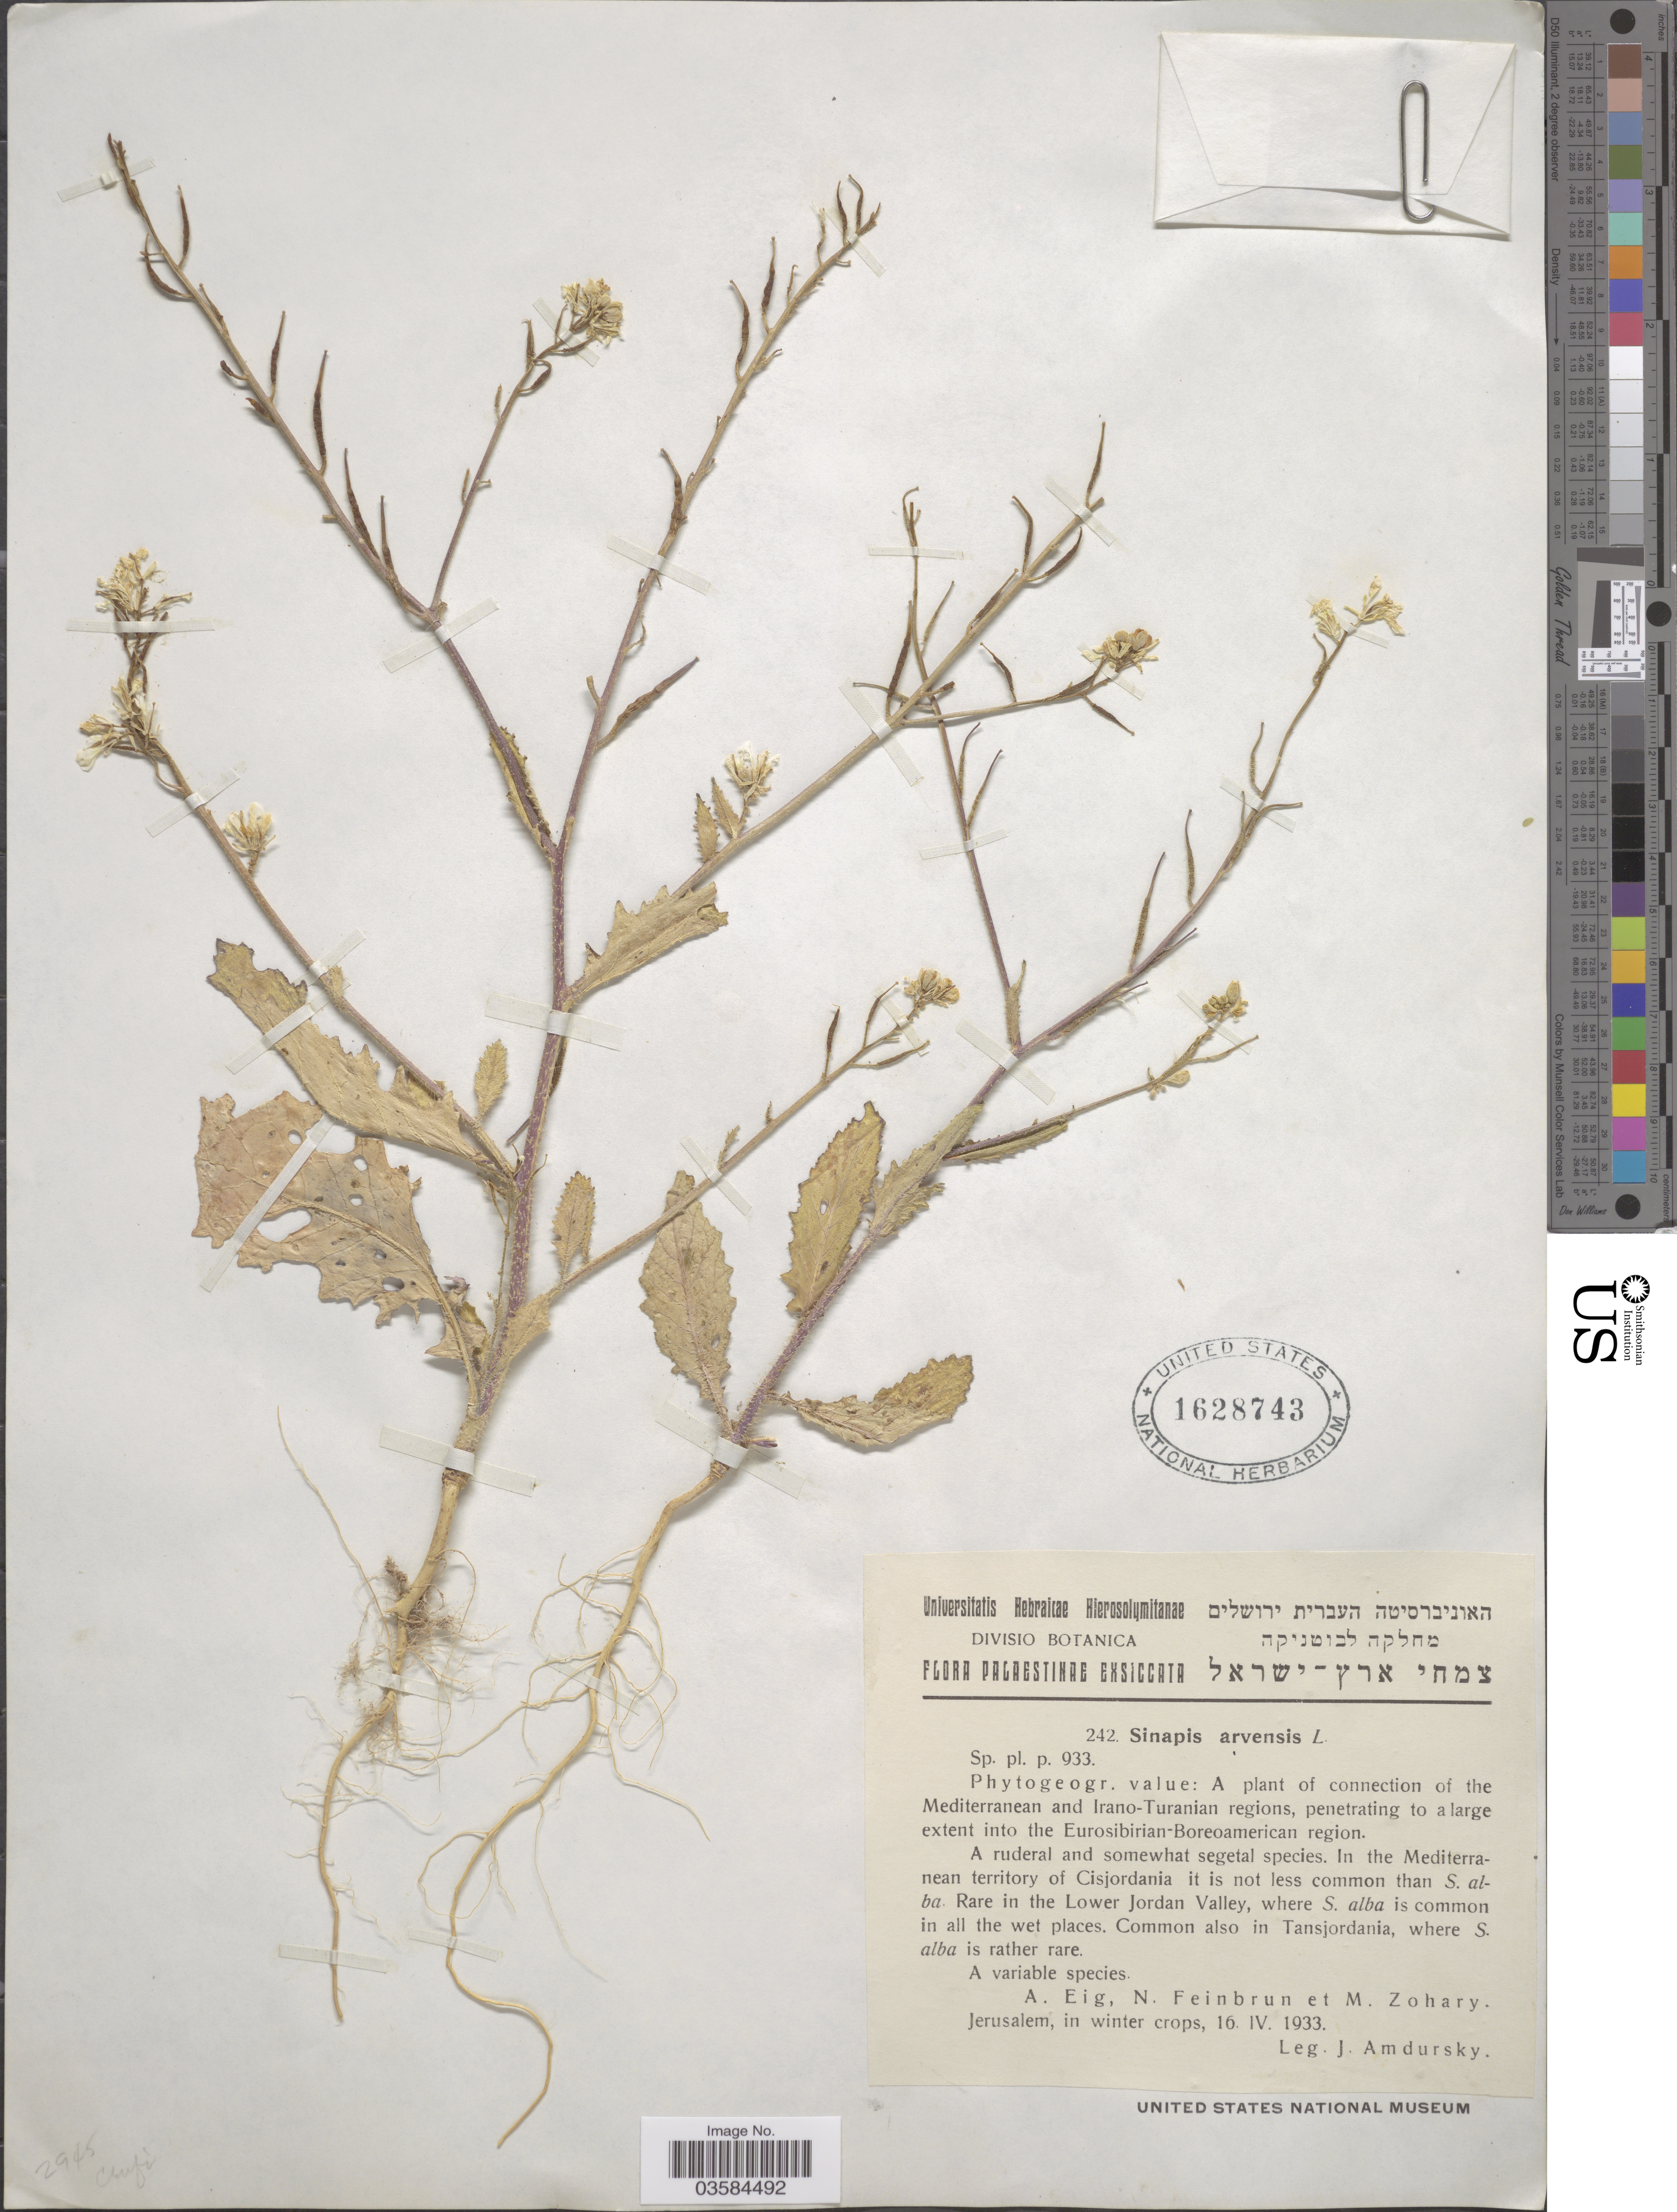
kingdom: Plantae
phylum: Tracheophyta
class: Magnoliopsida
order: Brassicales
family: Brassicaceae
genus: Sinapis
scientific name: Sinapis arvensis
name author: L.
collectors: I. Amdursky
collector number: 242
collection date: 1933-04-16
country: Jordan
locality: Palaestinae. In the Mediterraenean territory of Cisjordania. Rare in the Lower Jordan Valley. Common also in Tansjordania.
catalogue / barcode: US 1628743